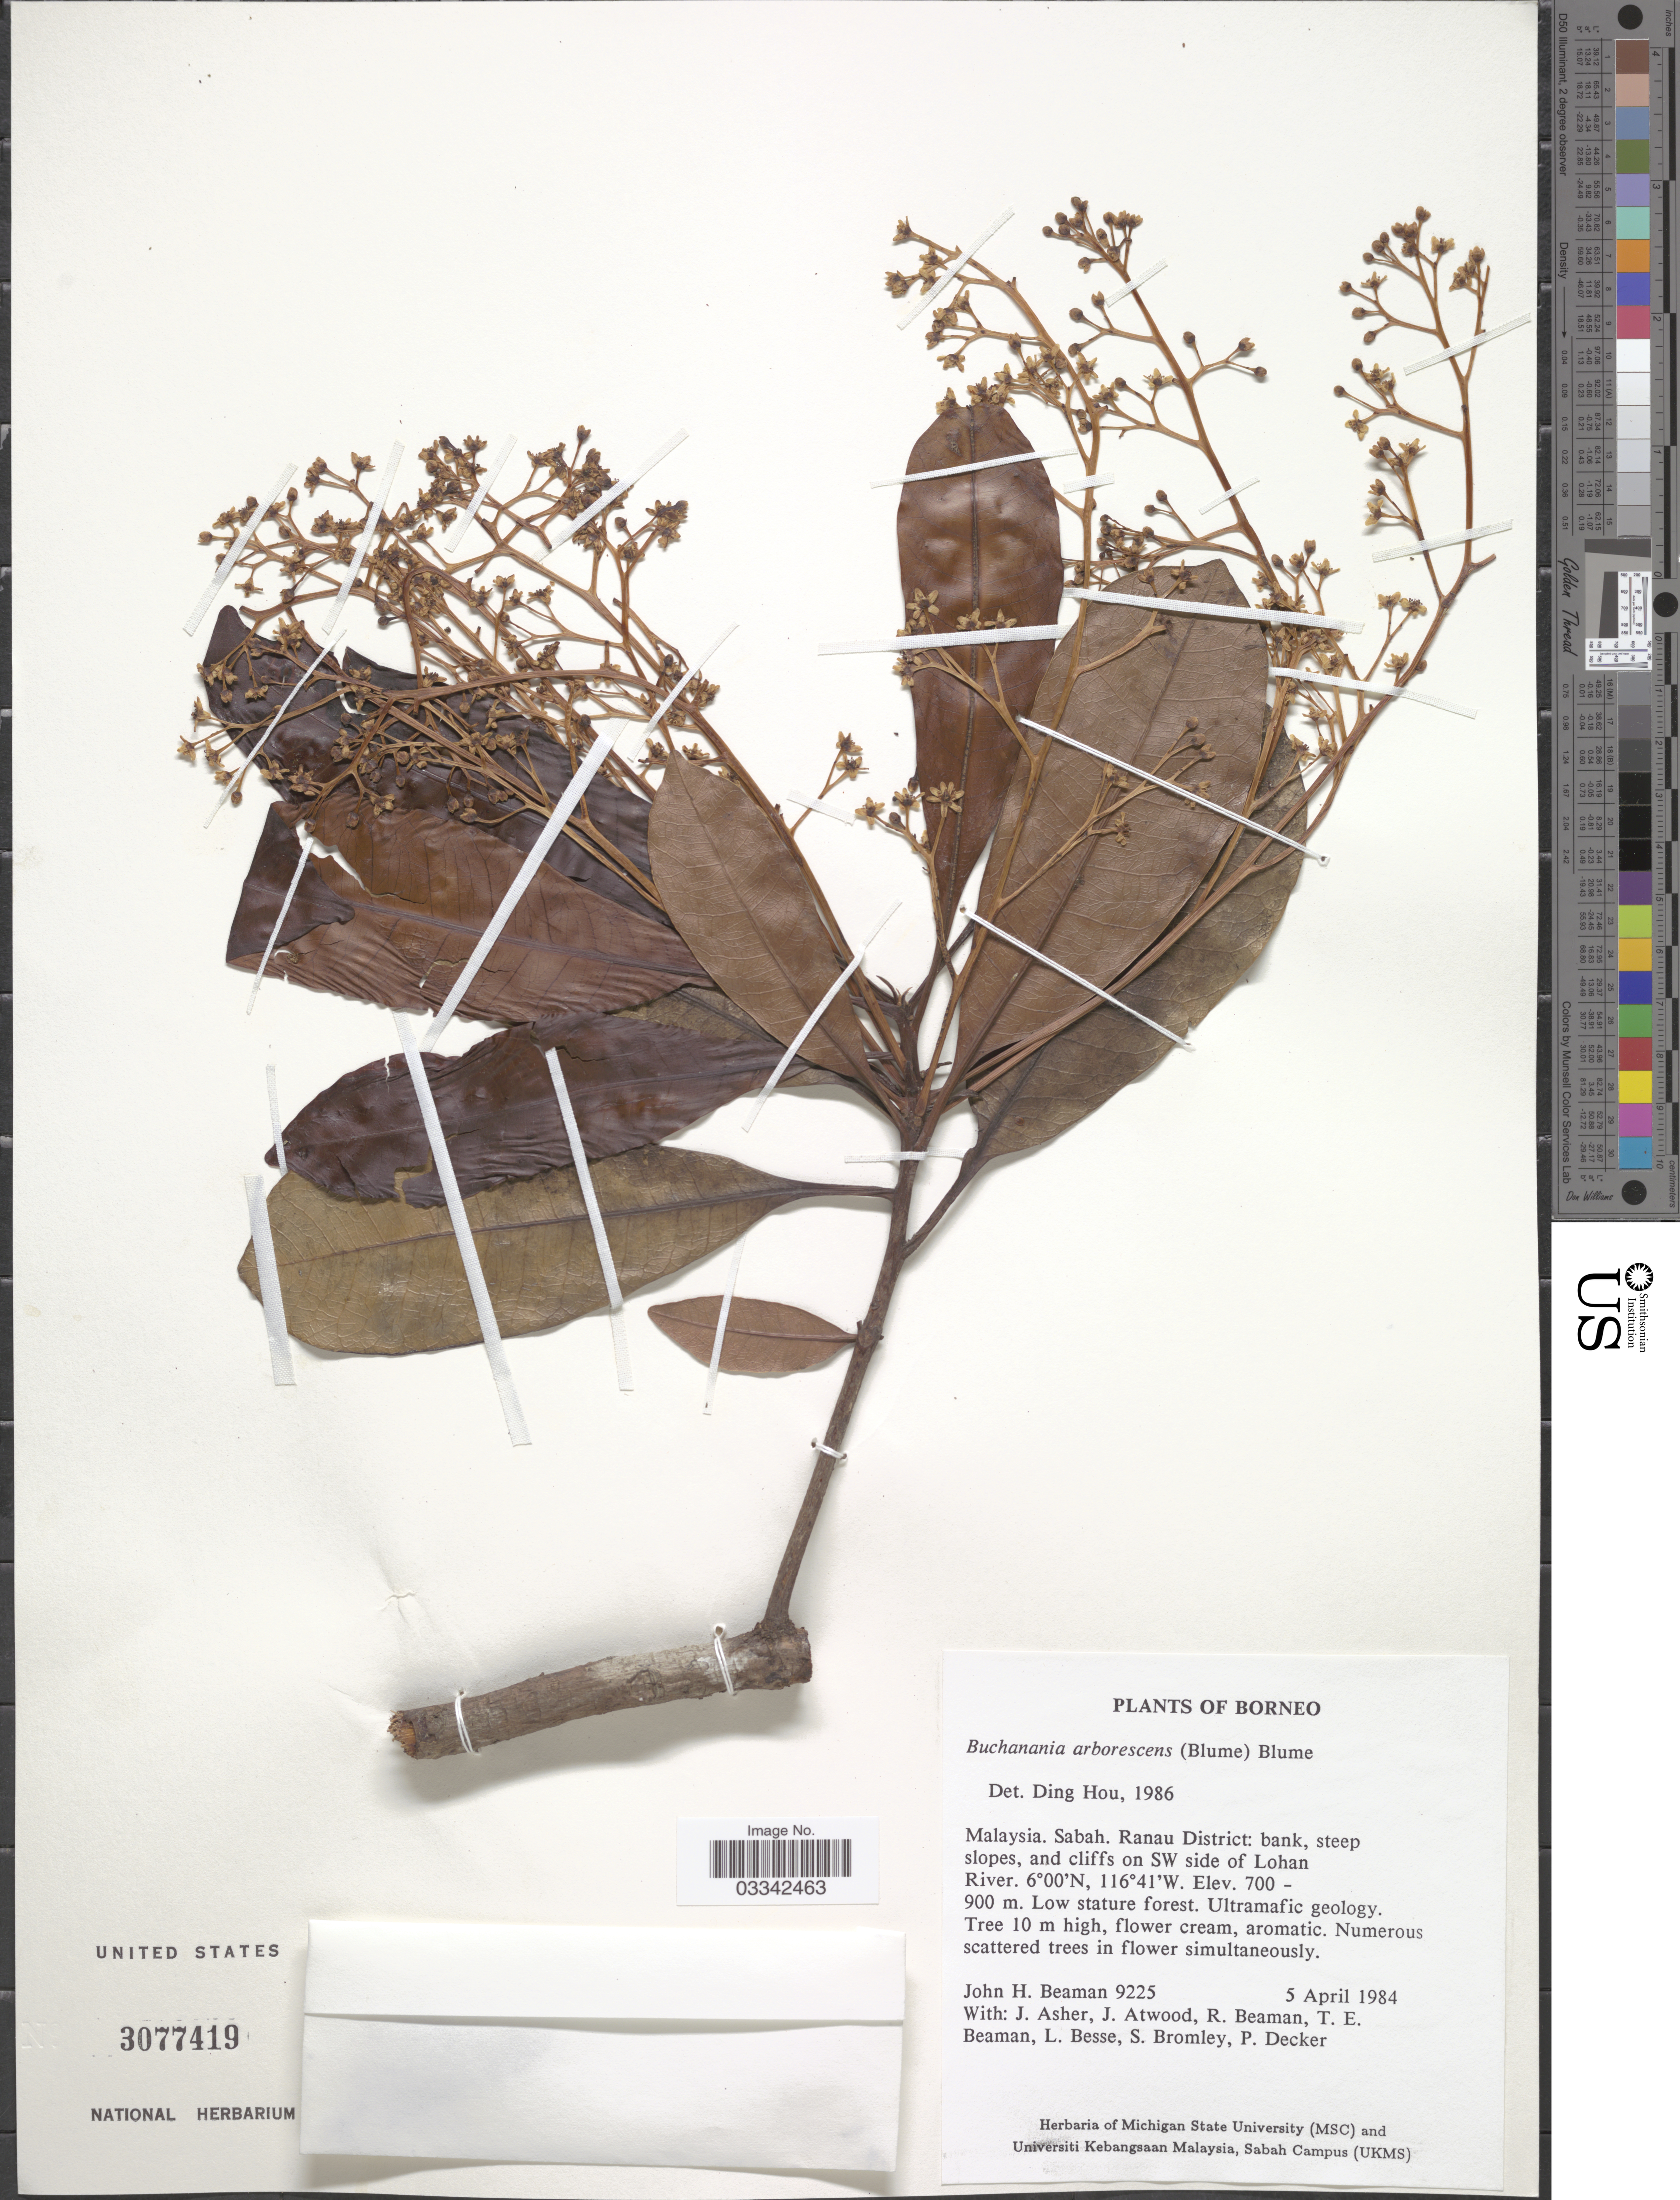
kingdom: Plantae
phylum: Tracheophyta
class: Magnoliopsida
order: Sapindales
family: Anacardiaceae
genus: Buchanania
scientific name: Buchanania arborescens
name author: (Blume) Blume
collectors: J. H. Beaman, J. Asher, J. Atwood, R. S. Beaman & et al.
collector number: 9225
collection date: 1984-04-05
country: Malaysia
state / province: Sabah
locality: Borneo. Ranau District: bank steep slopes, and cliffs on SW side of Lohan River.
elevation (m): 700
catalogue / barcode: US 3077419